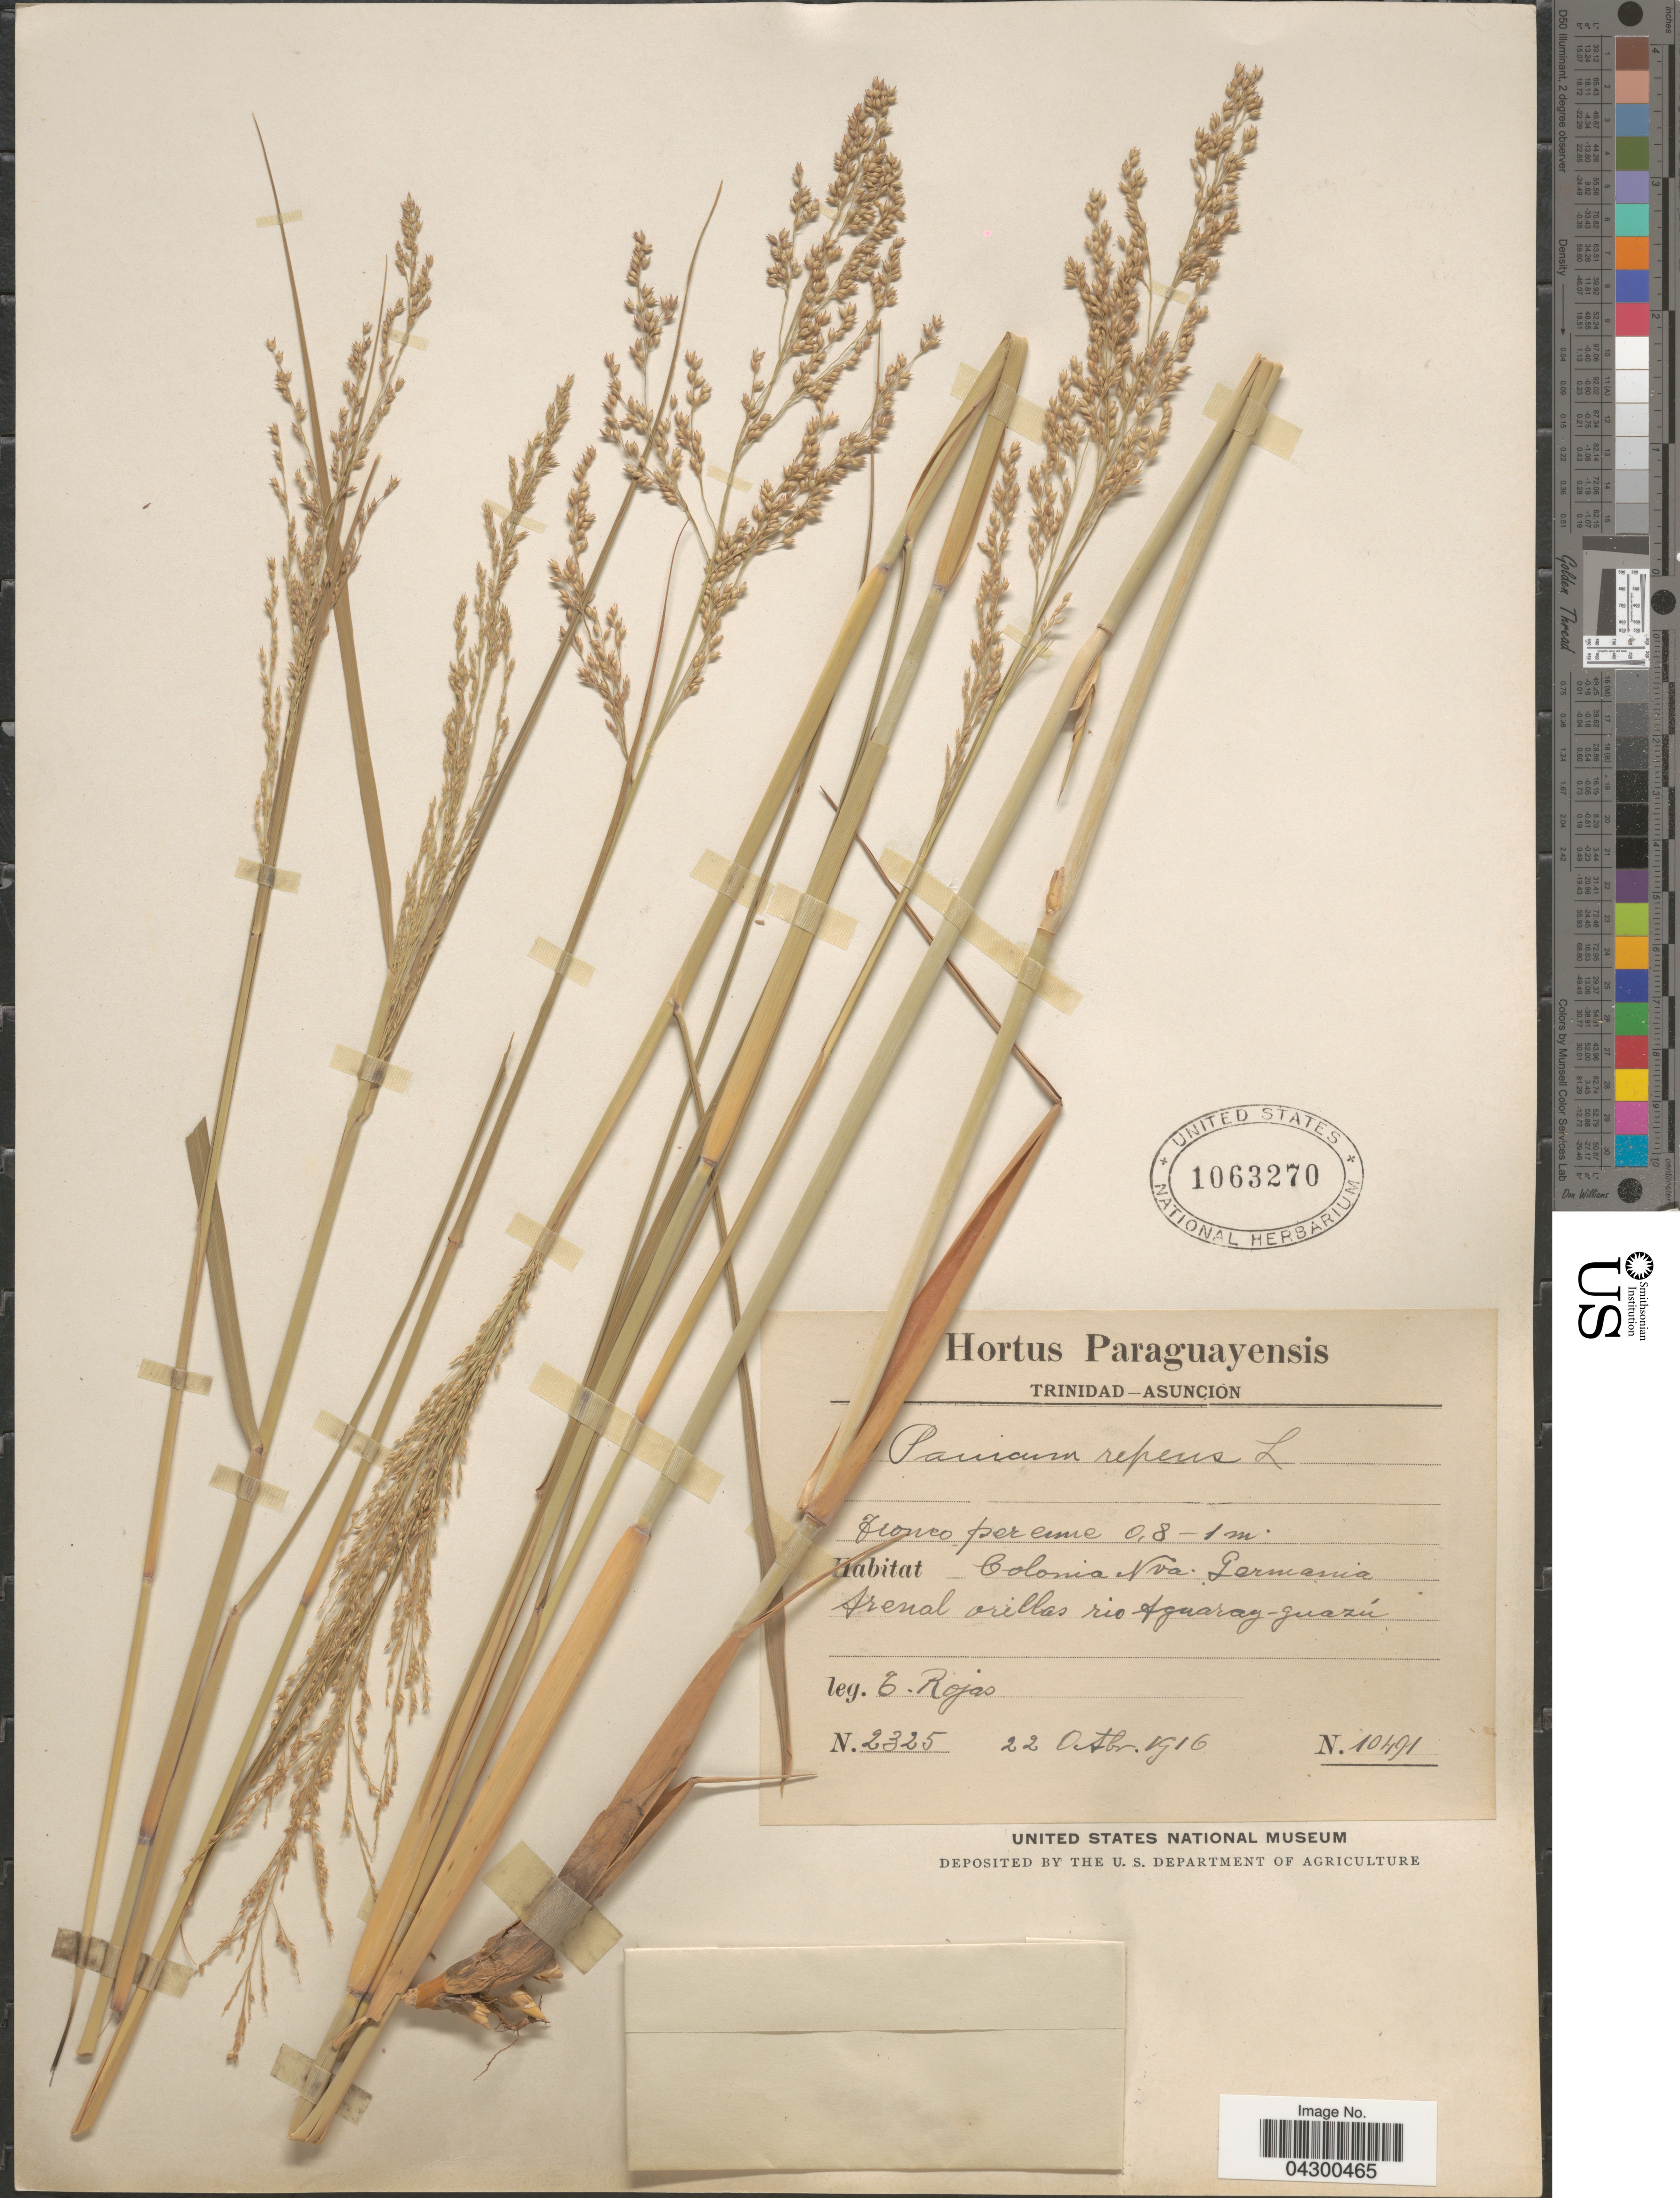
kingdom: Plantae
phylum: Tracheophyta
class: Liliopsida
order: Poales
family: Poaceae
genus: Panicum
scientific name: Panicum repens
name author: L.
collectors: T. Rojas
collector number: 2325/10491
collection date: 1916-10-22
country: Uruguay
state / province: Colonia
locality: Nva. Germania. Arenal orillas rio Aguaray-guazú.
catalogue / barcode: US 1063270